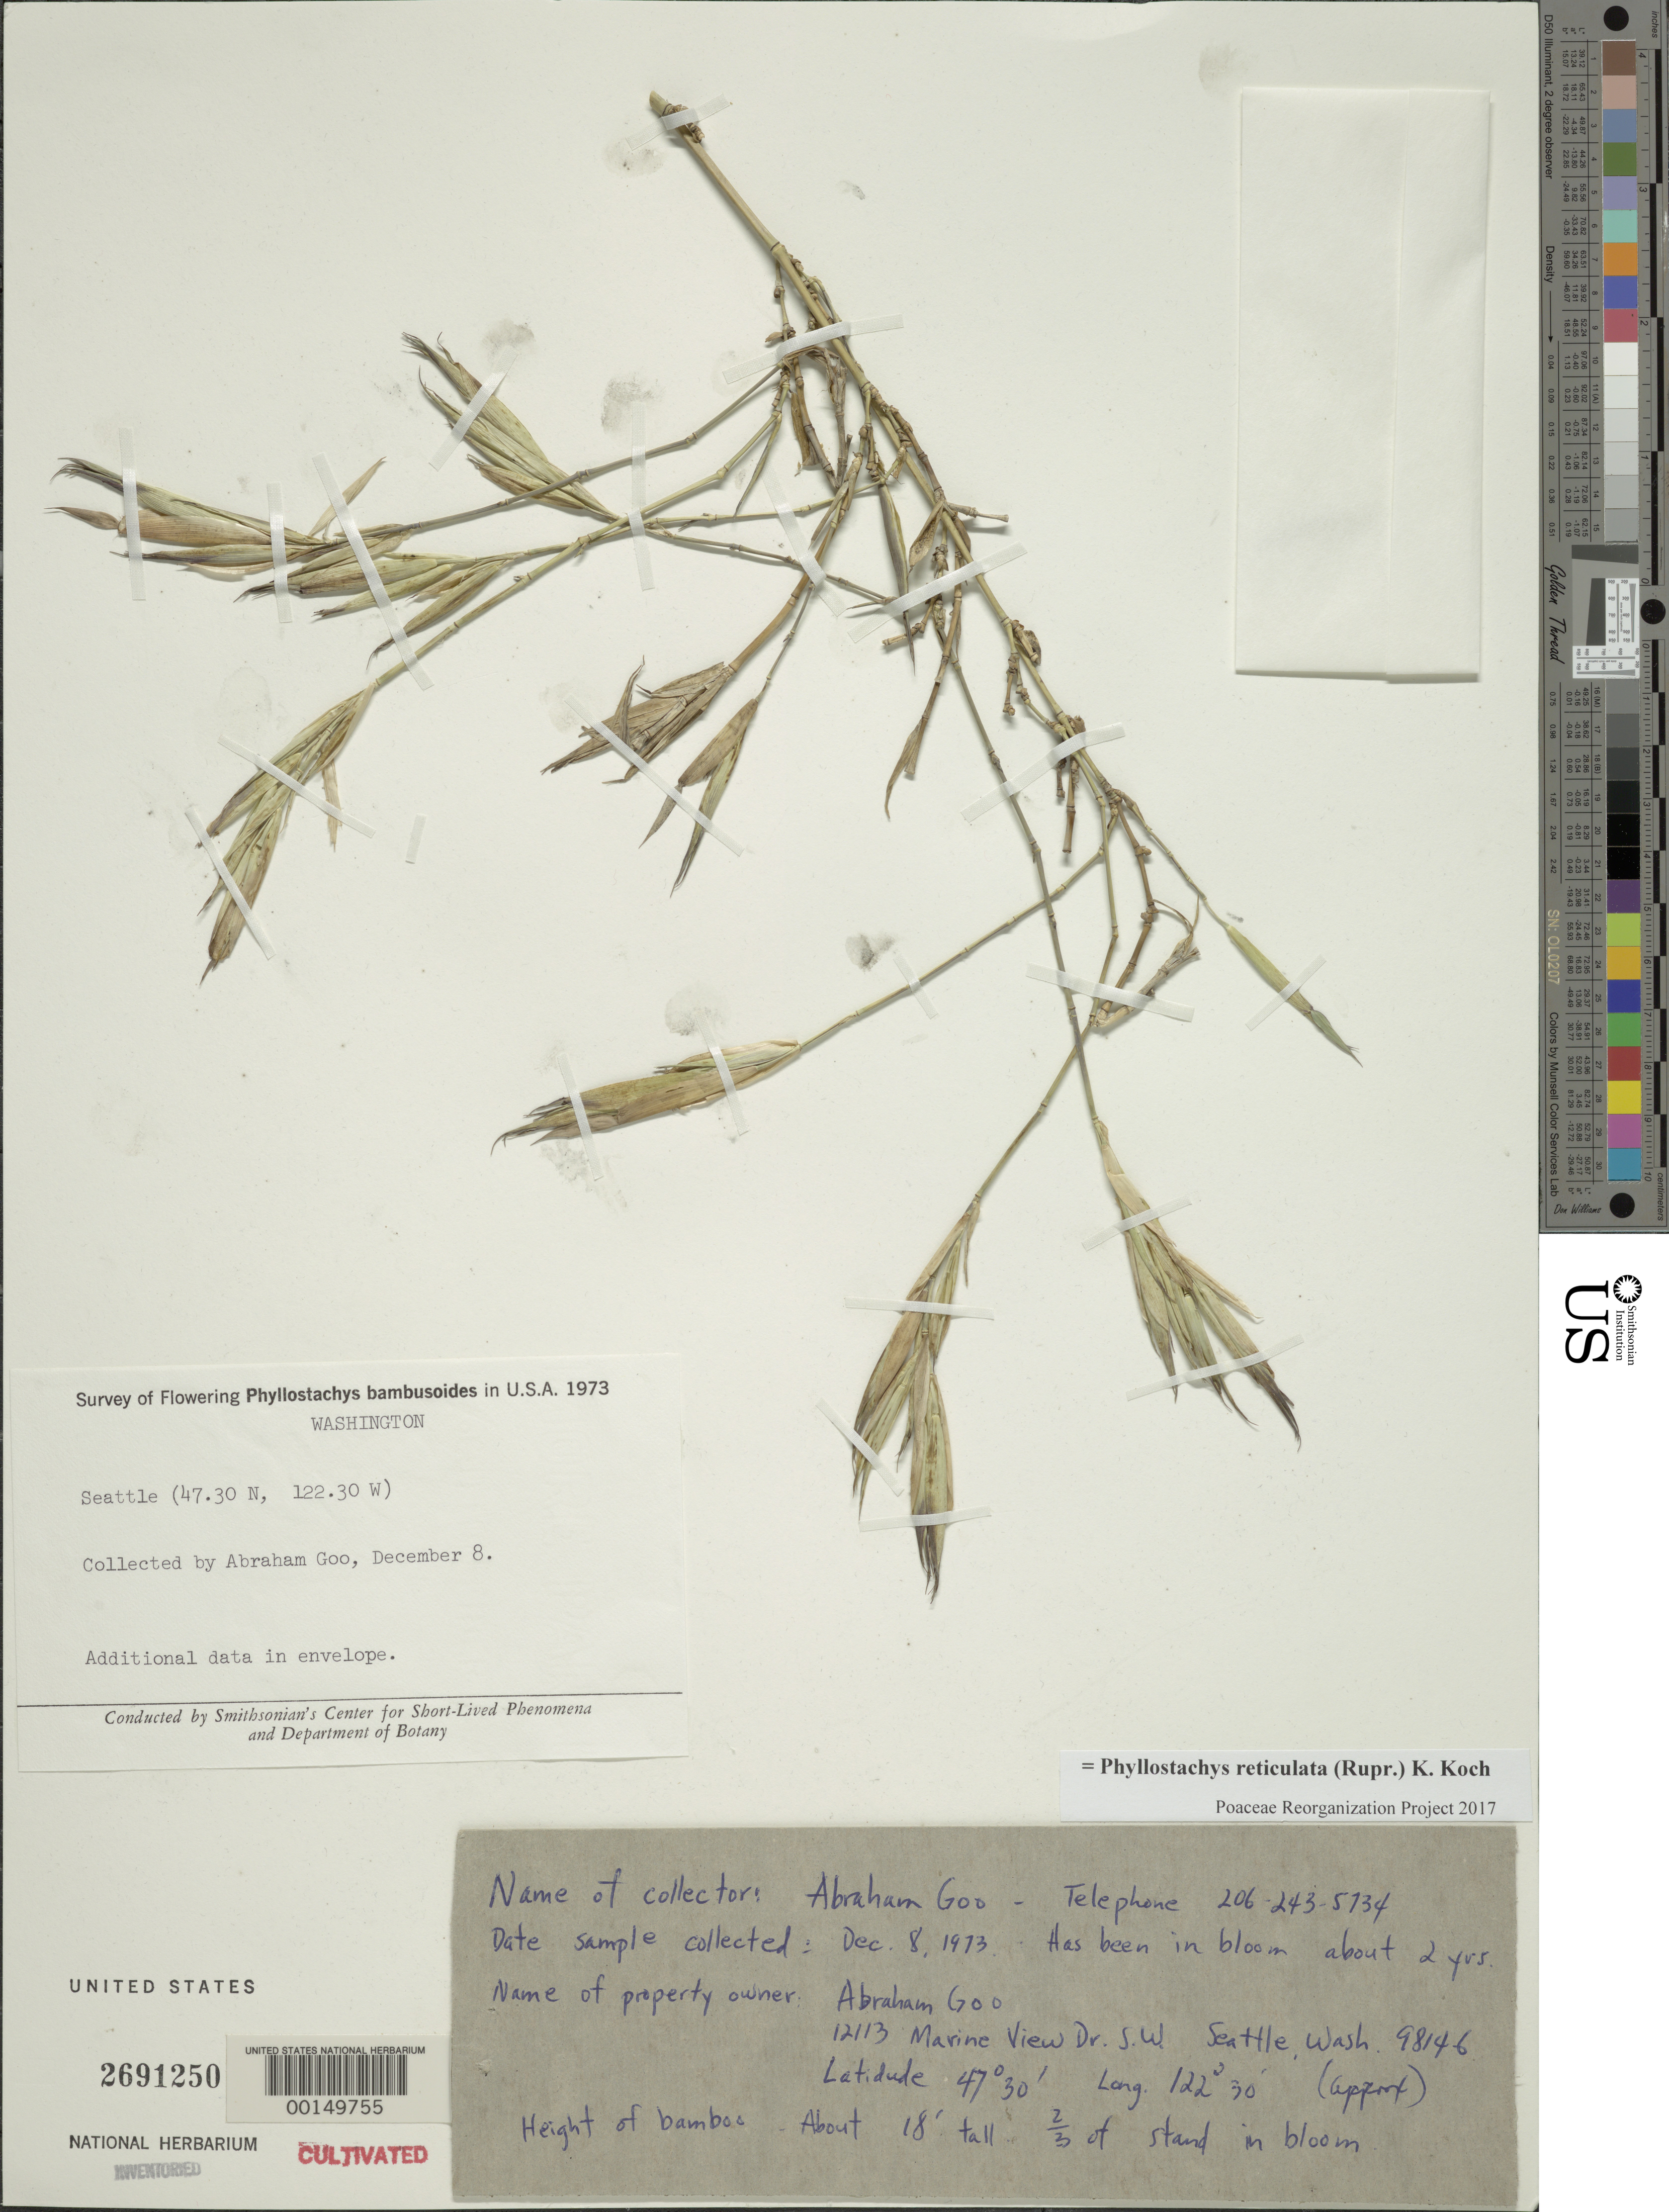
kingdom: Plantae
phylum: Tracheophyta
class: Liliopsida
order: Poales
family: Poaceae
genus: Phyllostachys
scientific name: Phyllostachys reticulata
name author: (Rupr.) K. Koch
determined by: Poaceae Reorganization Project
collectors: A. Goo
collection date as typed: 08 Dec 1973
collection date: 1973-12-08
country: United States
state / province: Washington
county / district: King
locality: Seattle, lat. 47.35n: long. 122.20w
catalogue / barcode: US 2691250